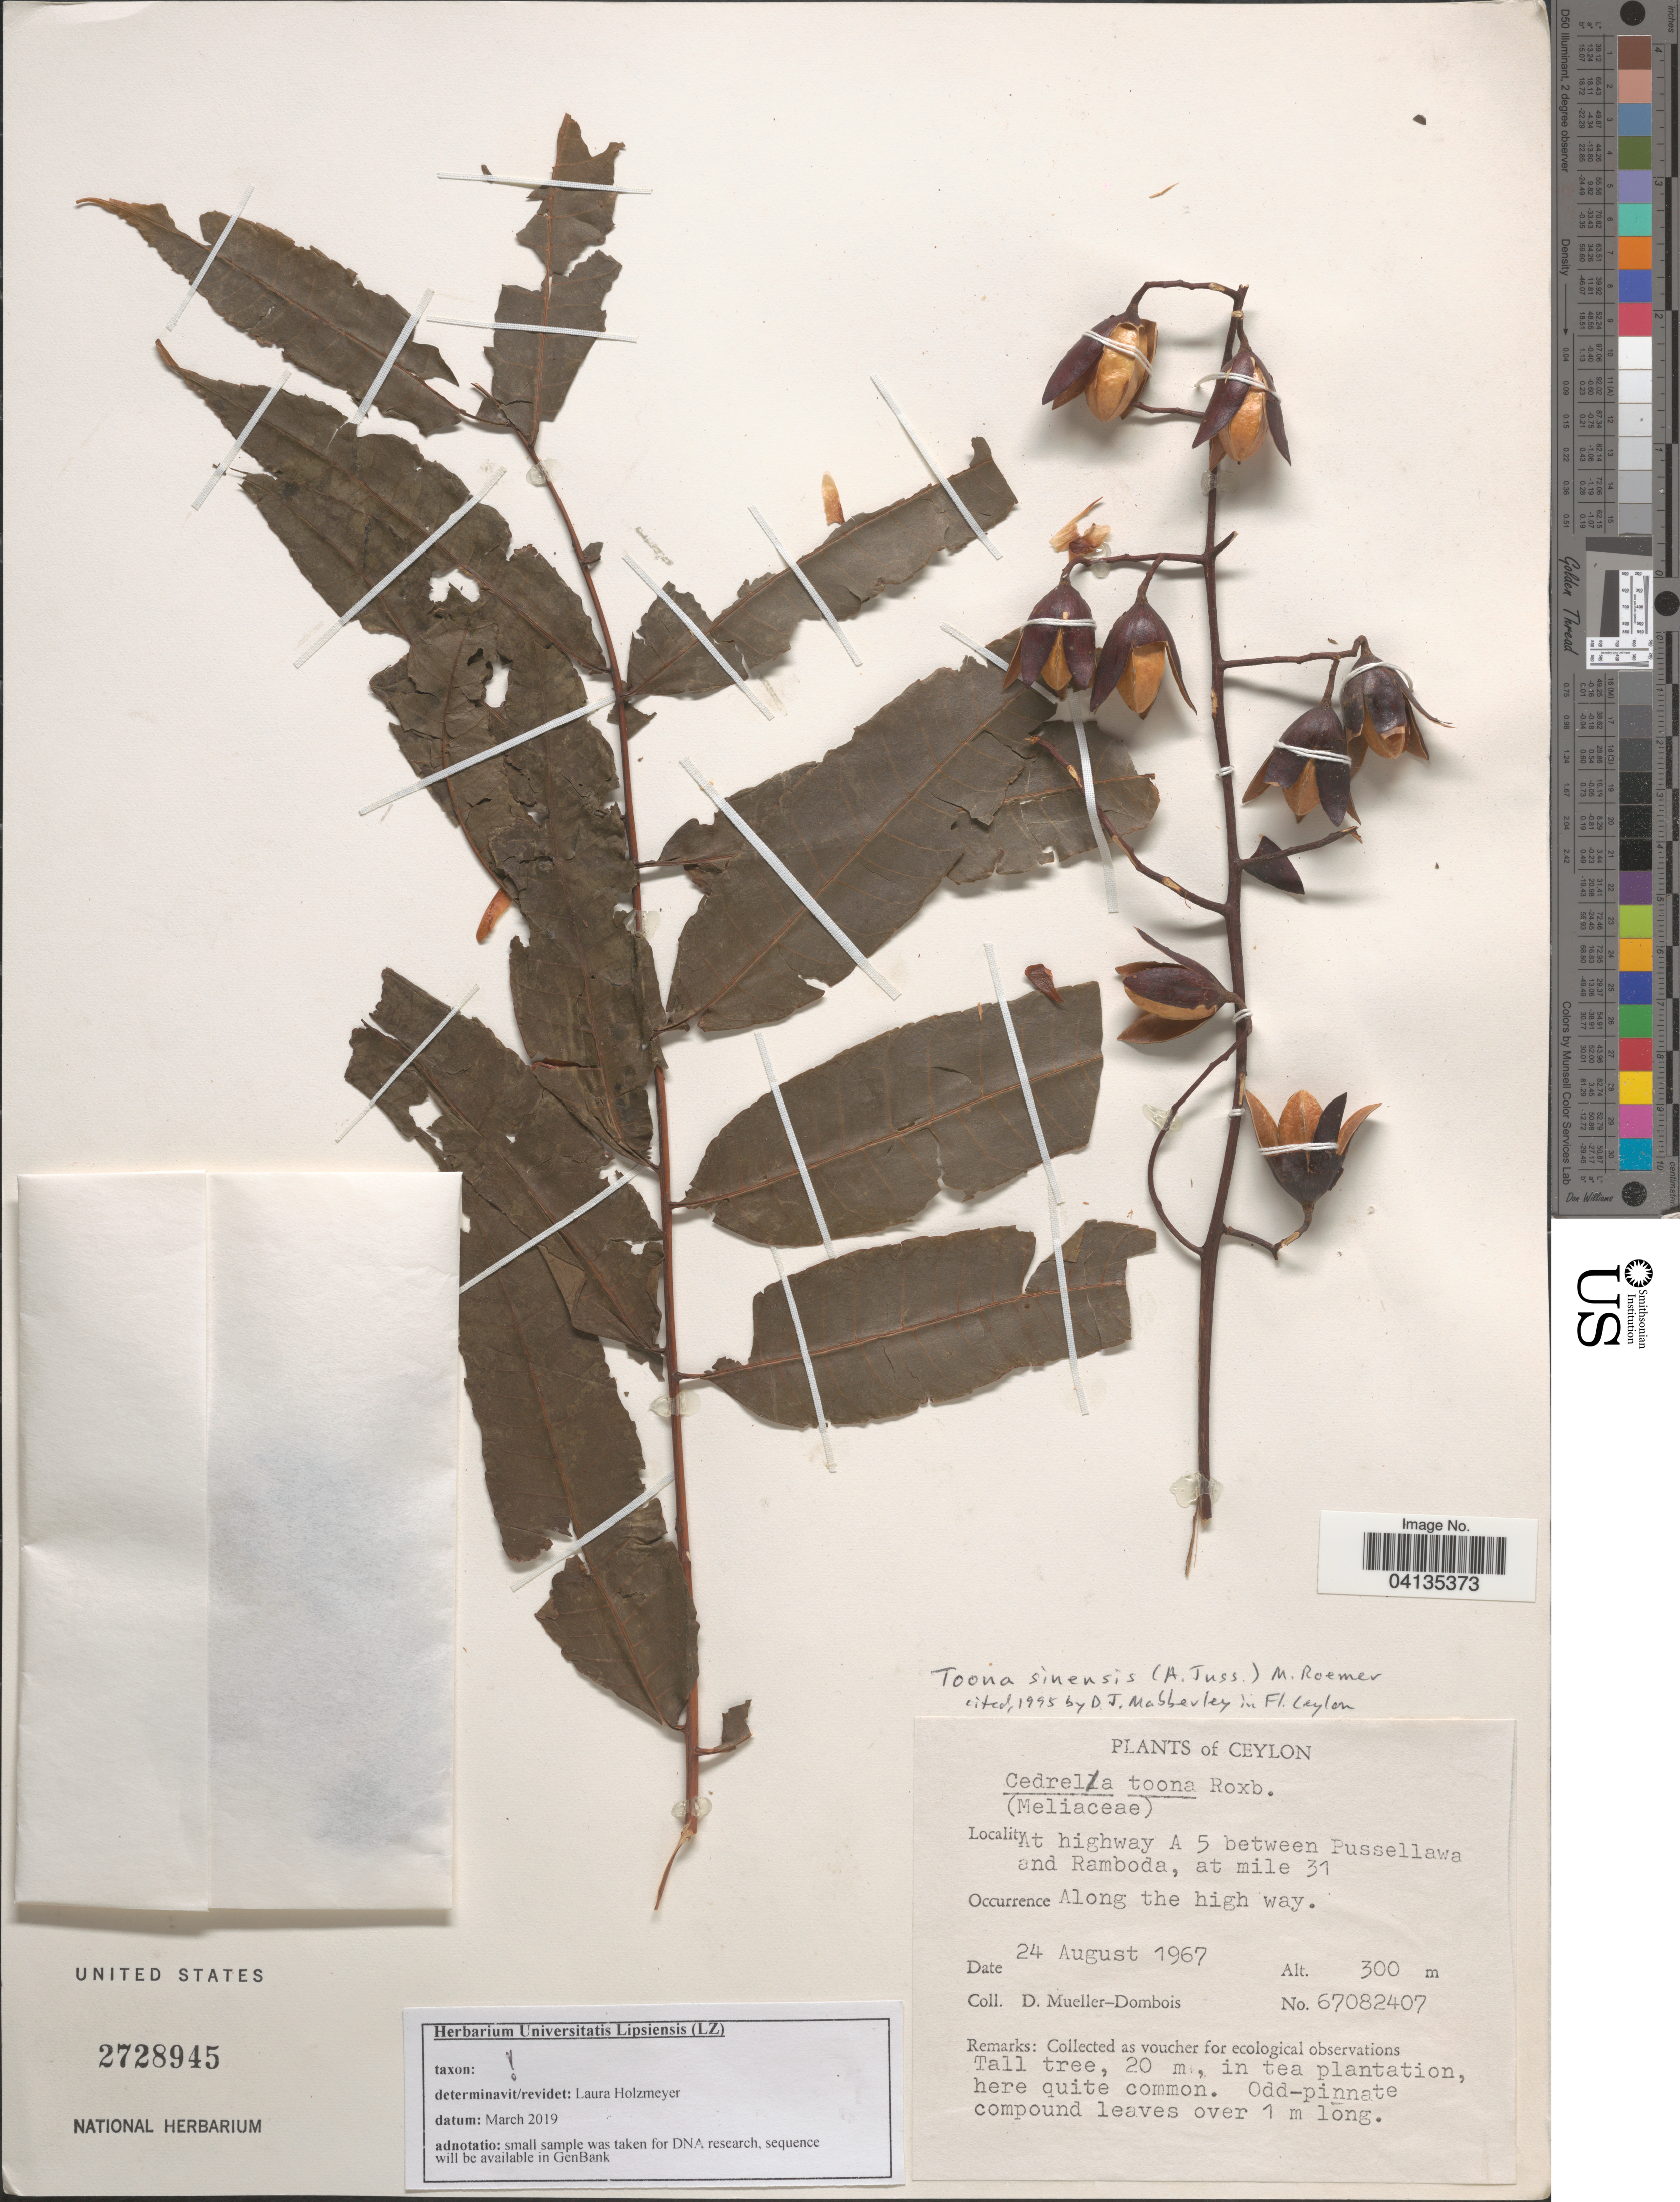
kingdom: Plantae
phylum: Tracheophyta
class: Magnoliopsida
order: Sapindales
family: Meliaceae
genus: Cedrela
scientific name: Cedrela toona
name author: Roxb.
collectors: D. Mueller-Dombois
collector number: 67082407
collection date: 1967-08-24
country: Sri Lanka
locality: Ceylon. At highway A 5 between Pussellawa and Ramboda, at mile 31. Along the high way.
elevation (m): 300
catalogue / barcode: US 2728945